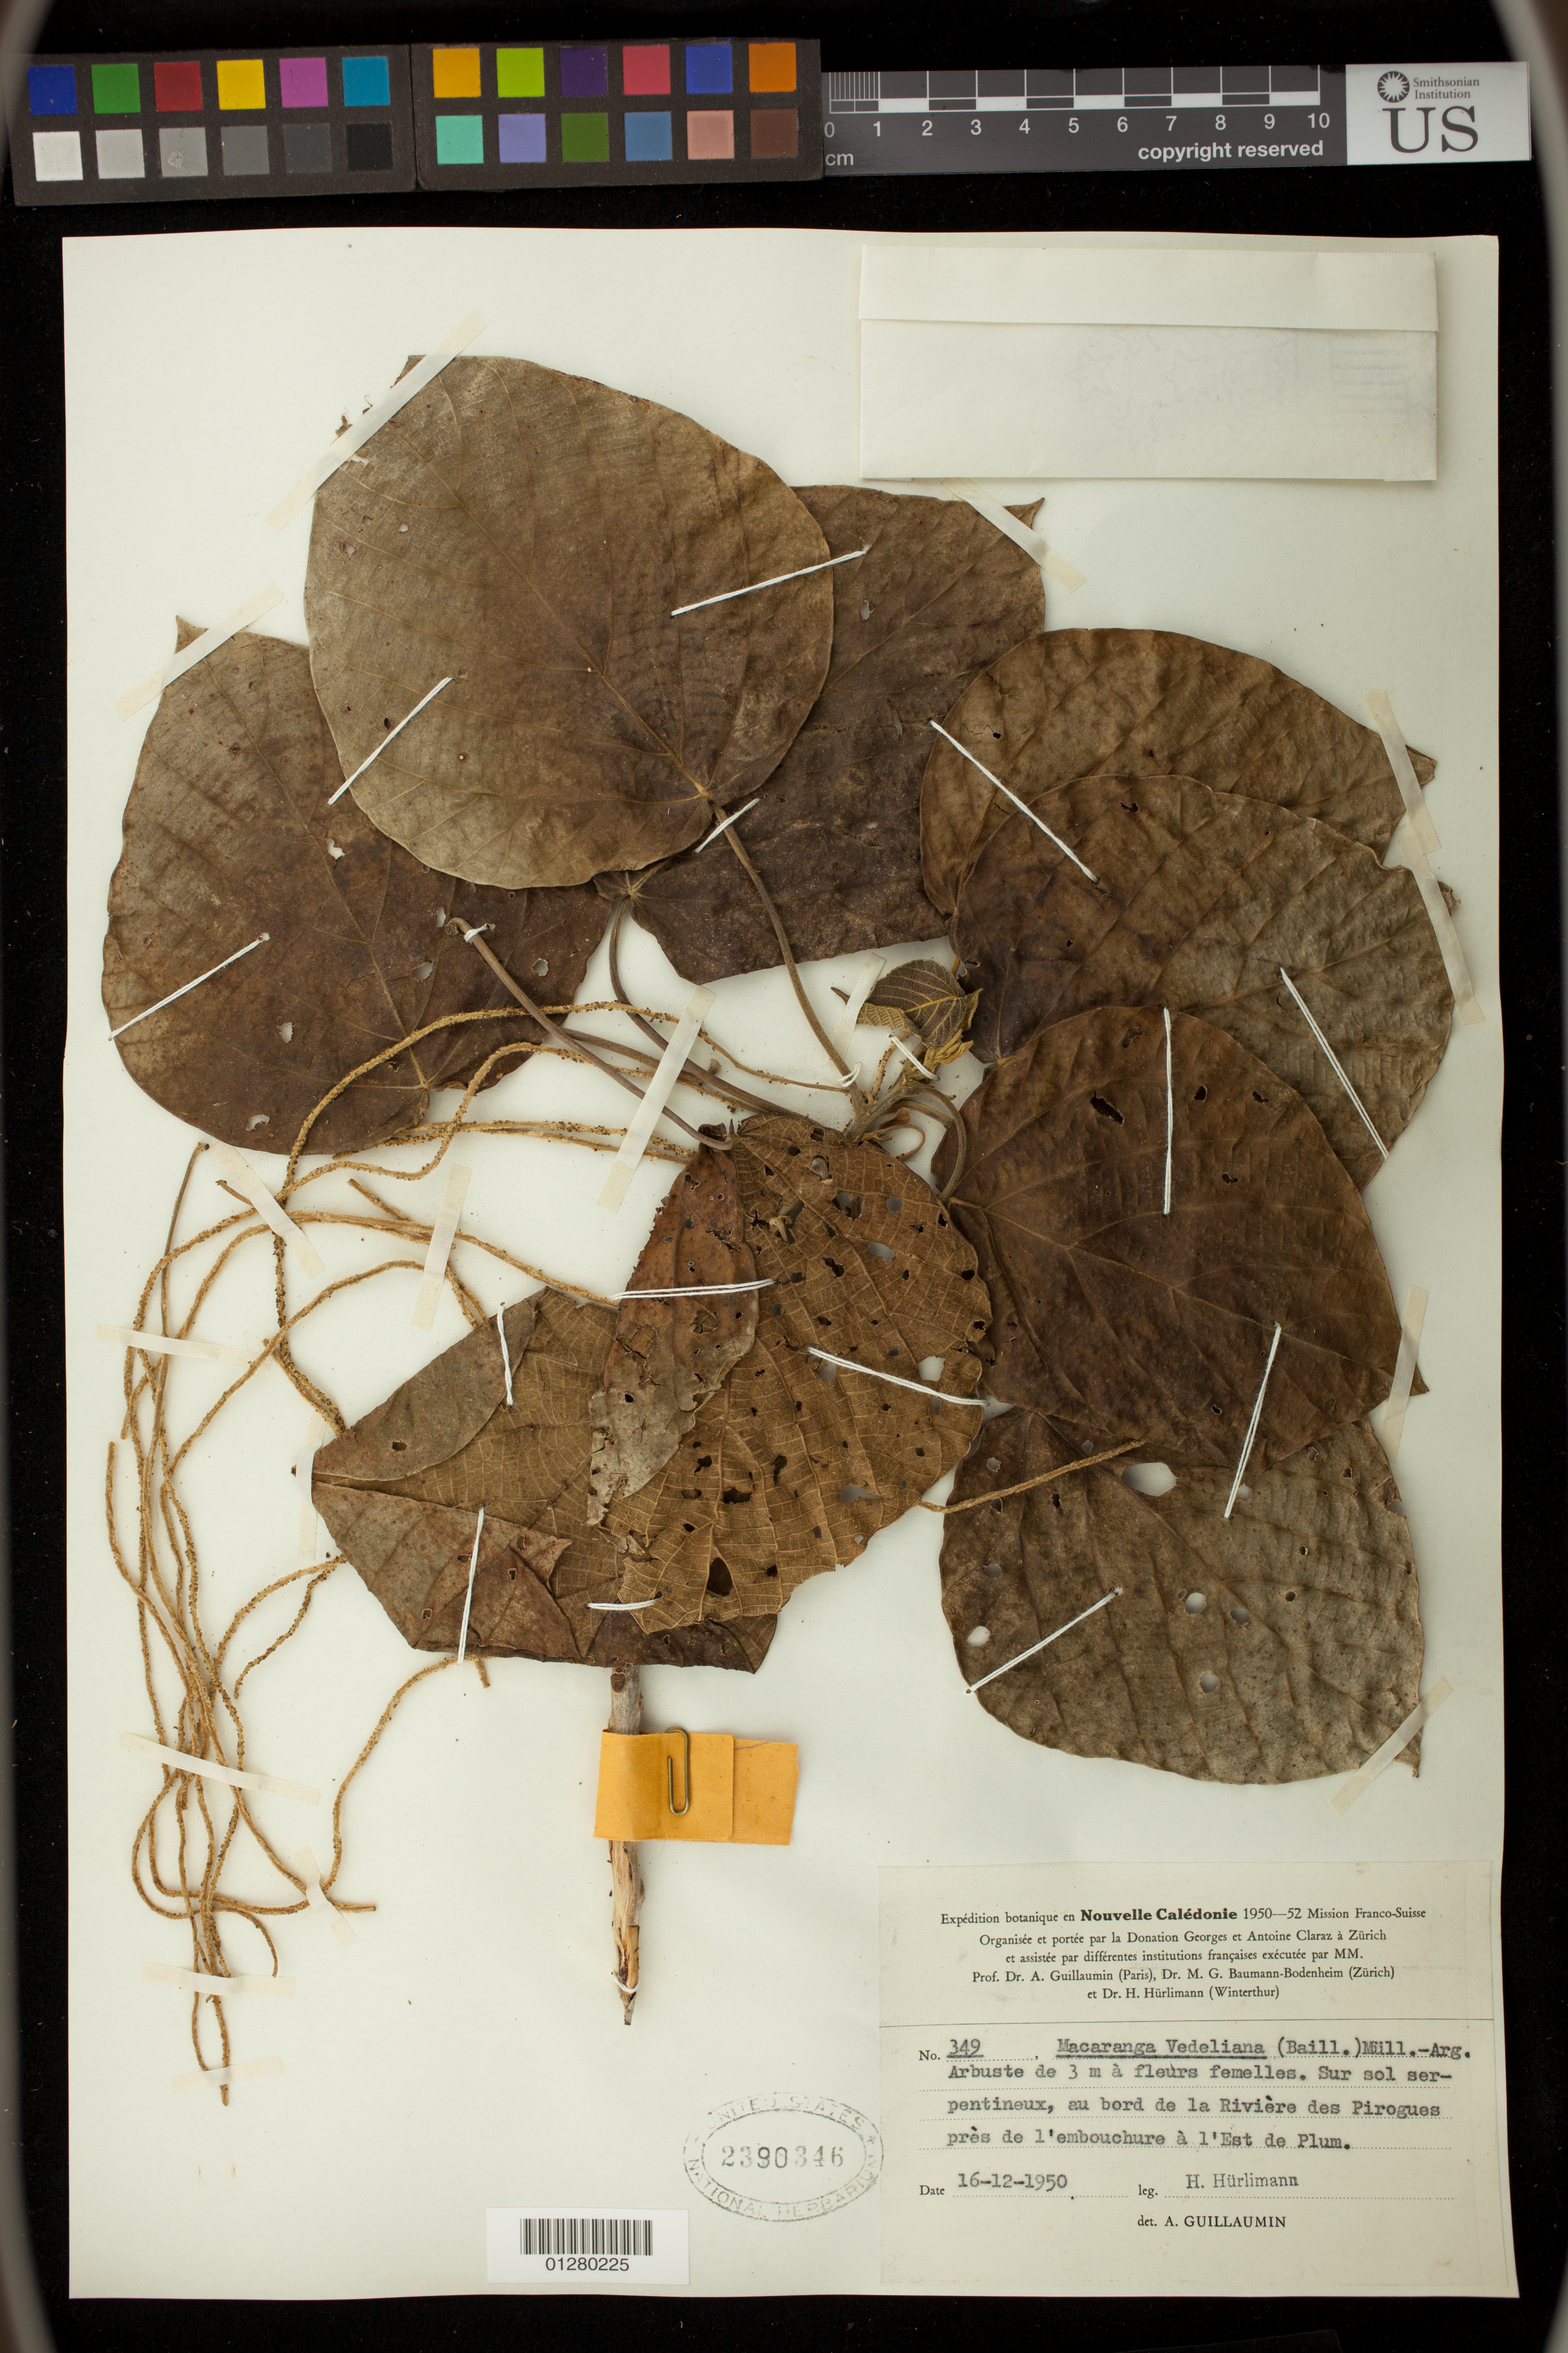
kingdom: Plantae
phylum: Tracheophyta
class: Magnoliopsida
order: Malpighiales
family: Euphorbiaceae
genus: Macaranga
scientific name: Macaranga vedeliana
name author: (Baill.) Müll. Arg.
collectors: H. Hurlimann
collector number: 349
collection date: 1950-12-16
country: New Caledonia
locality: au bord de la Riviere des Pirogues pres de l'embouchure a l'Est de Plum.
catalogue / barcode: US 2390346